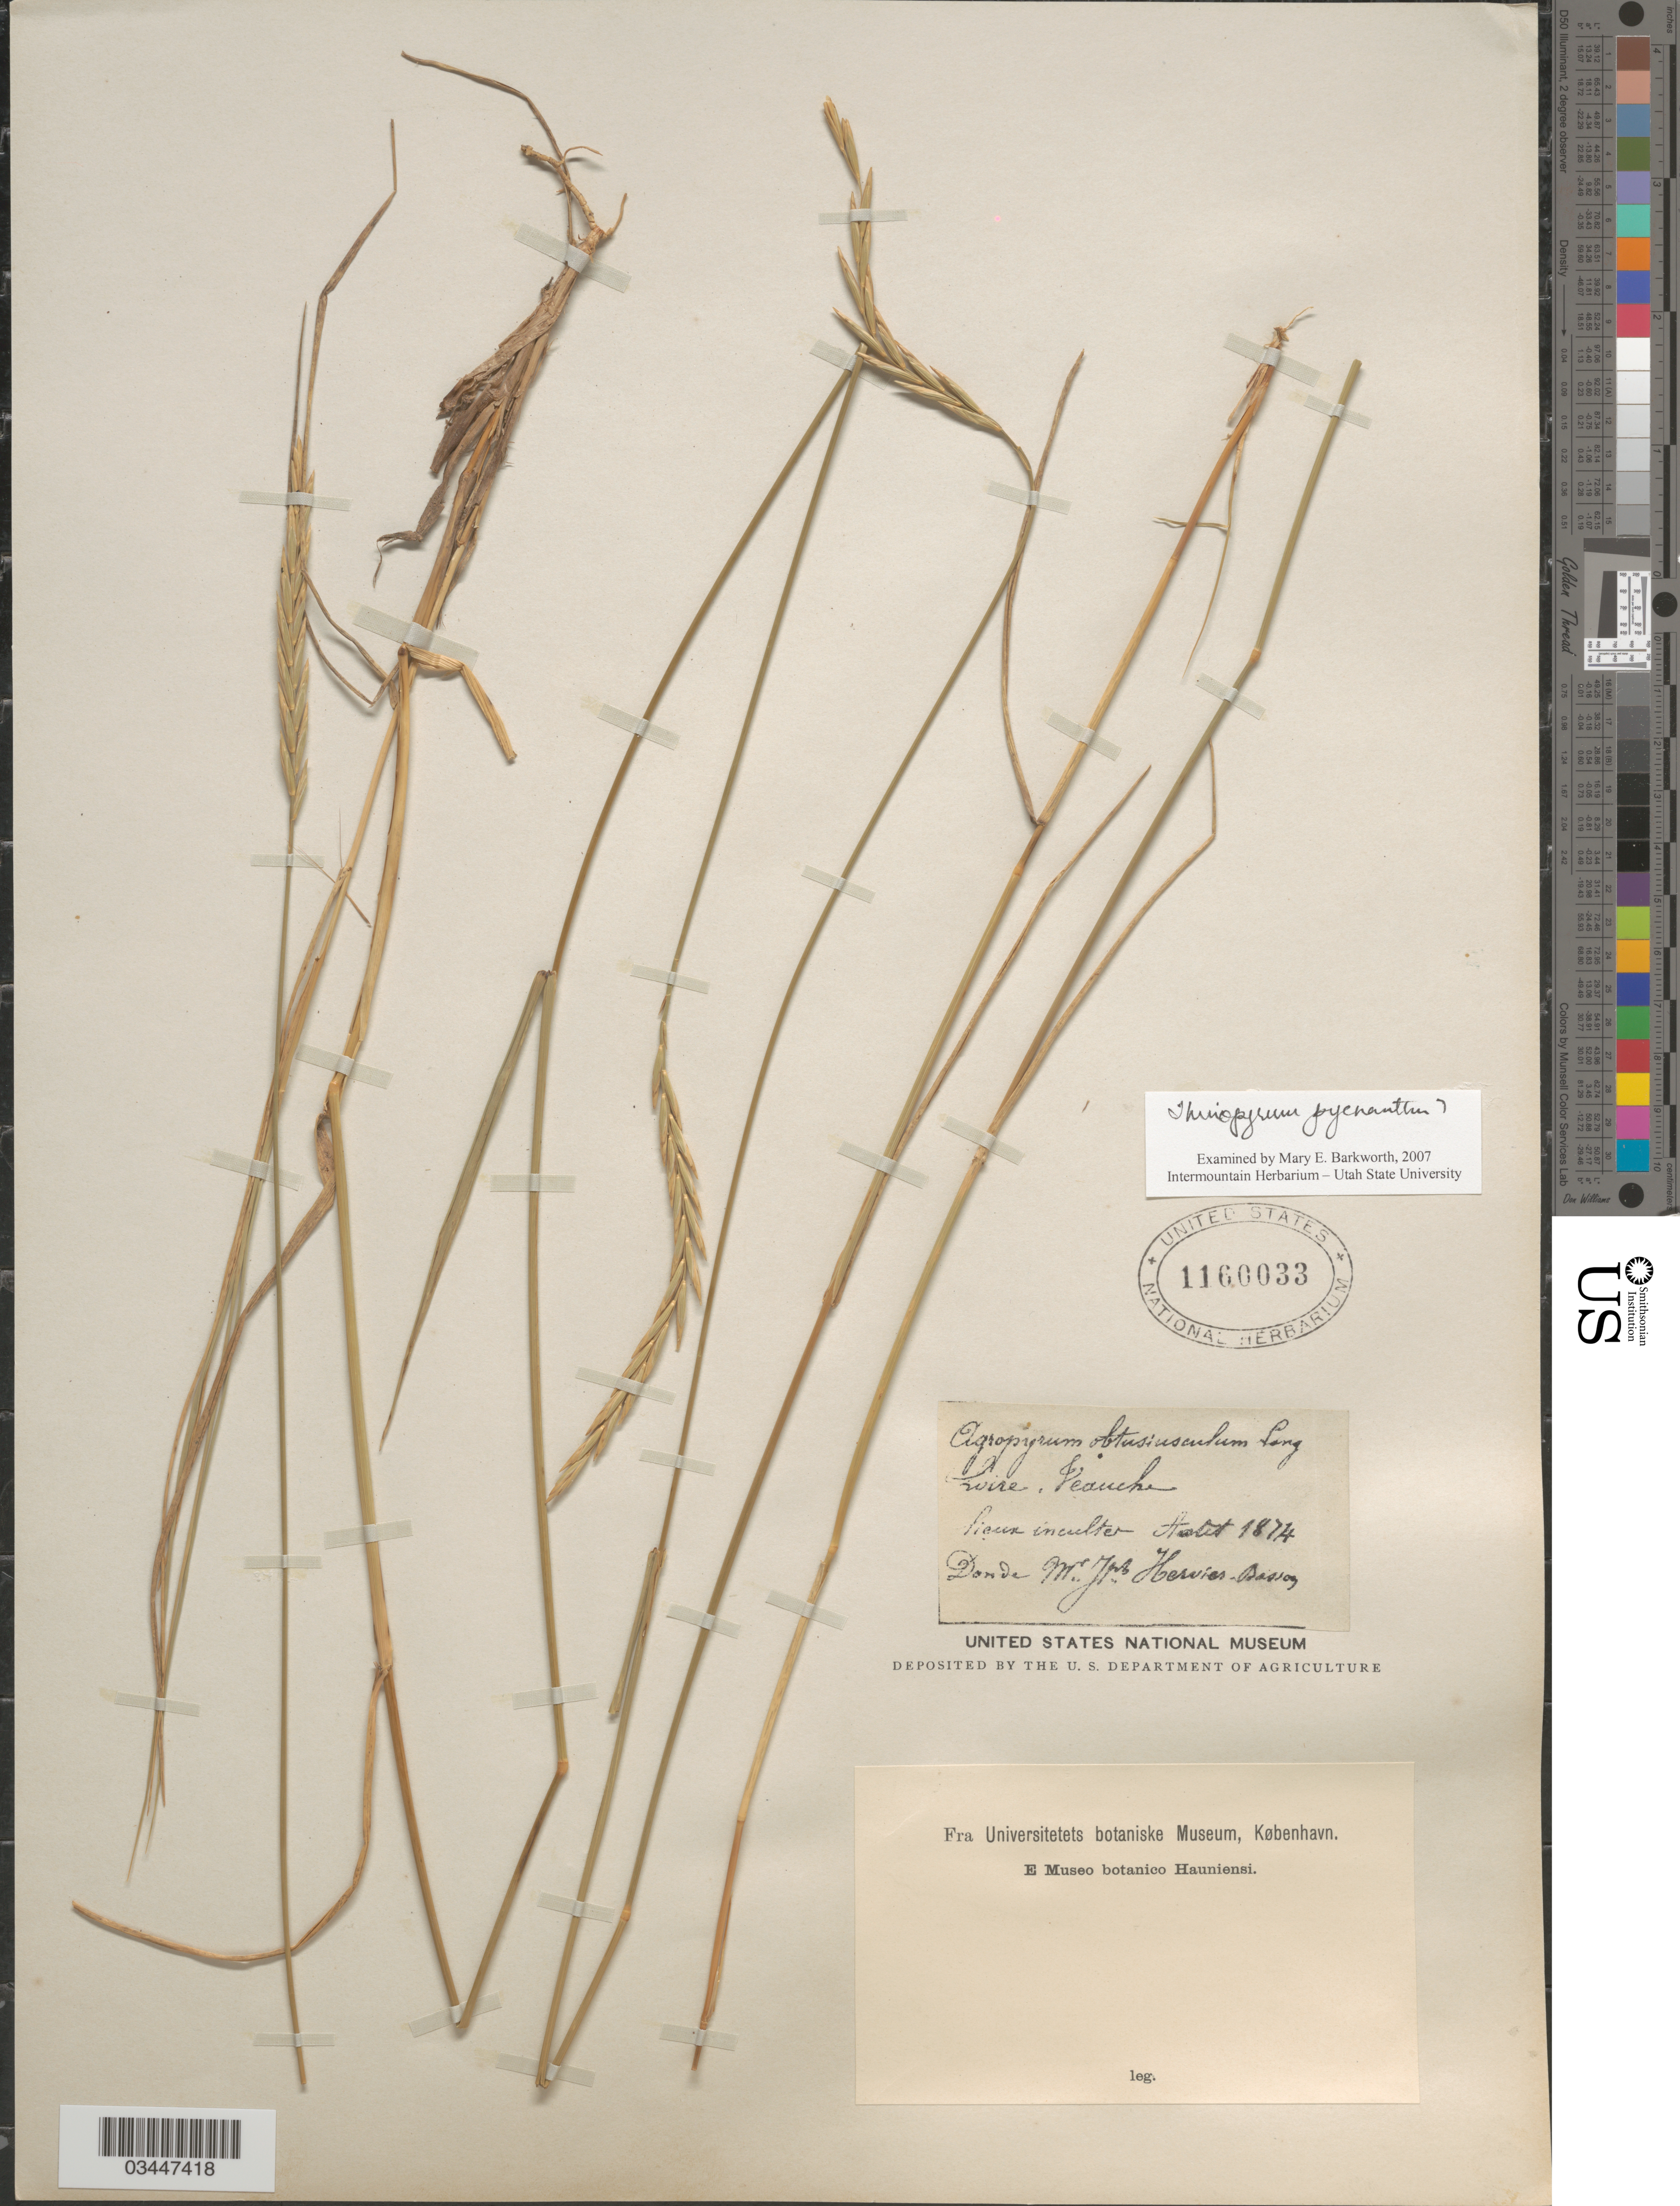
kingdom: Plantae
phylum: Tracheophyta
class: Liliopsida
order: Poales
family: Poaceae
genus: Thinopyrum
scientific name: Thinopyrum pycnanthum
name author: (Godr.) Barkworth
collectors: ex Mus. Bot. Hauniense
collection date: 1874-08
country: France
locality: Loire, Veauche. Lieux incultes.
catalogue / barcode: US 1160033